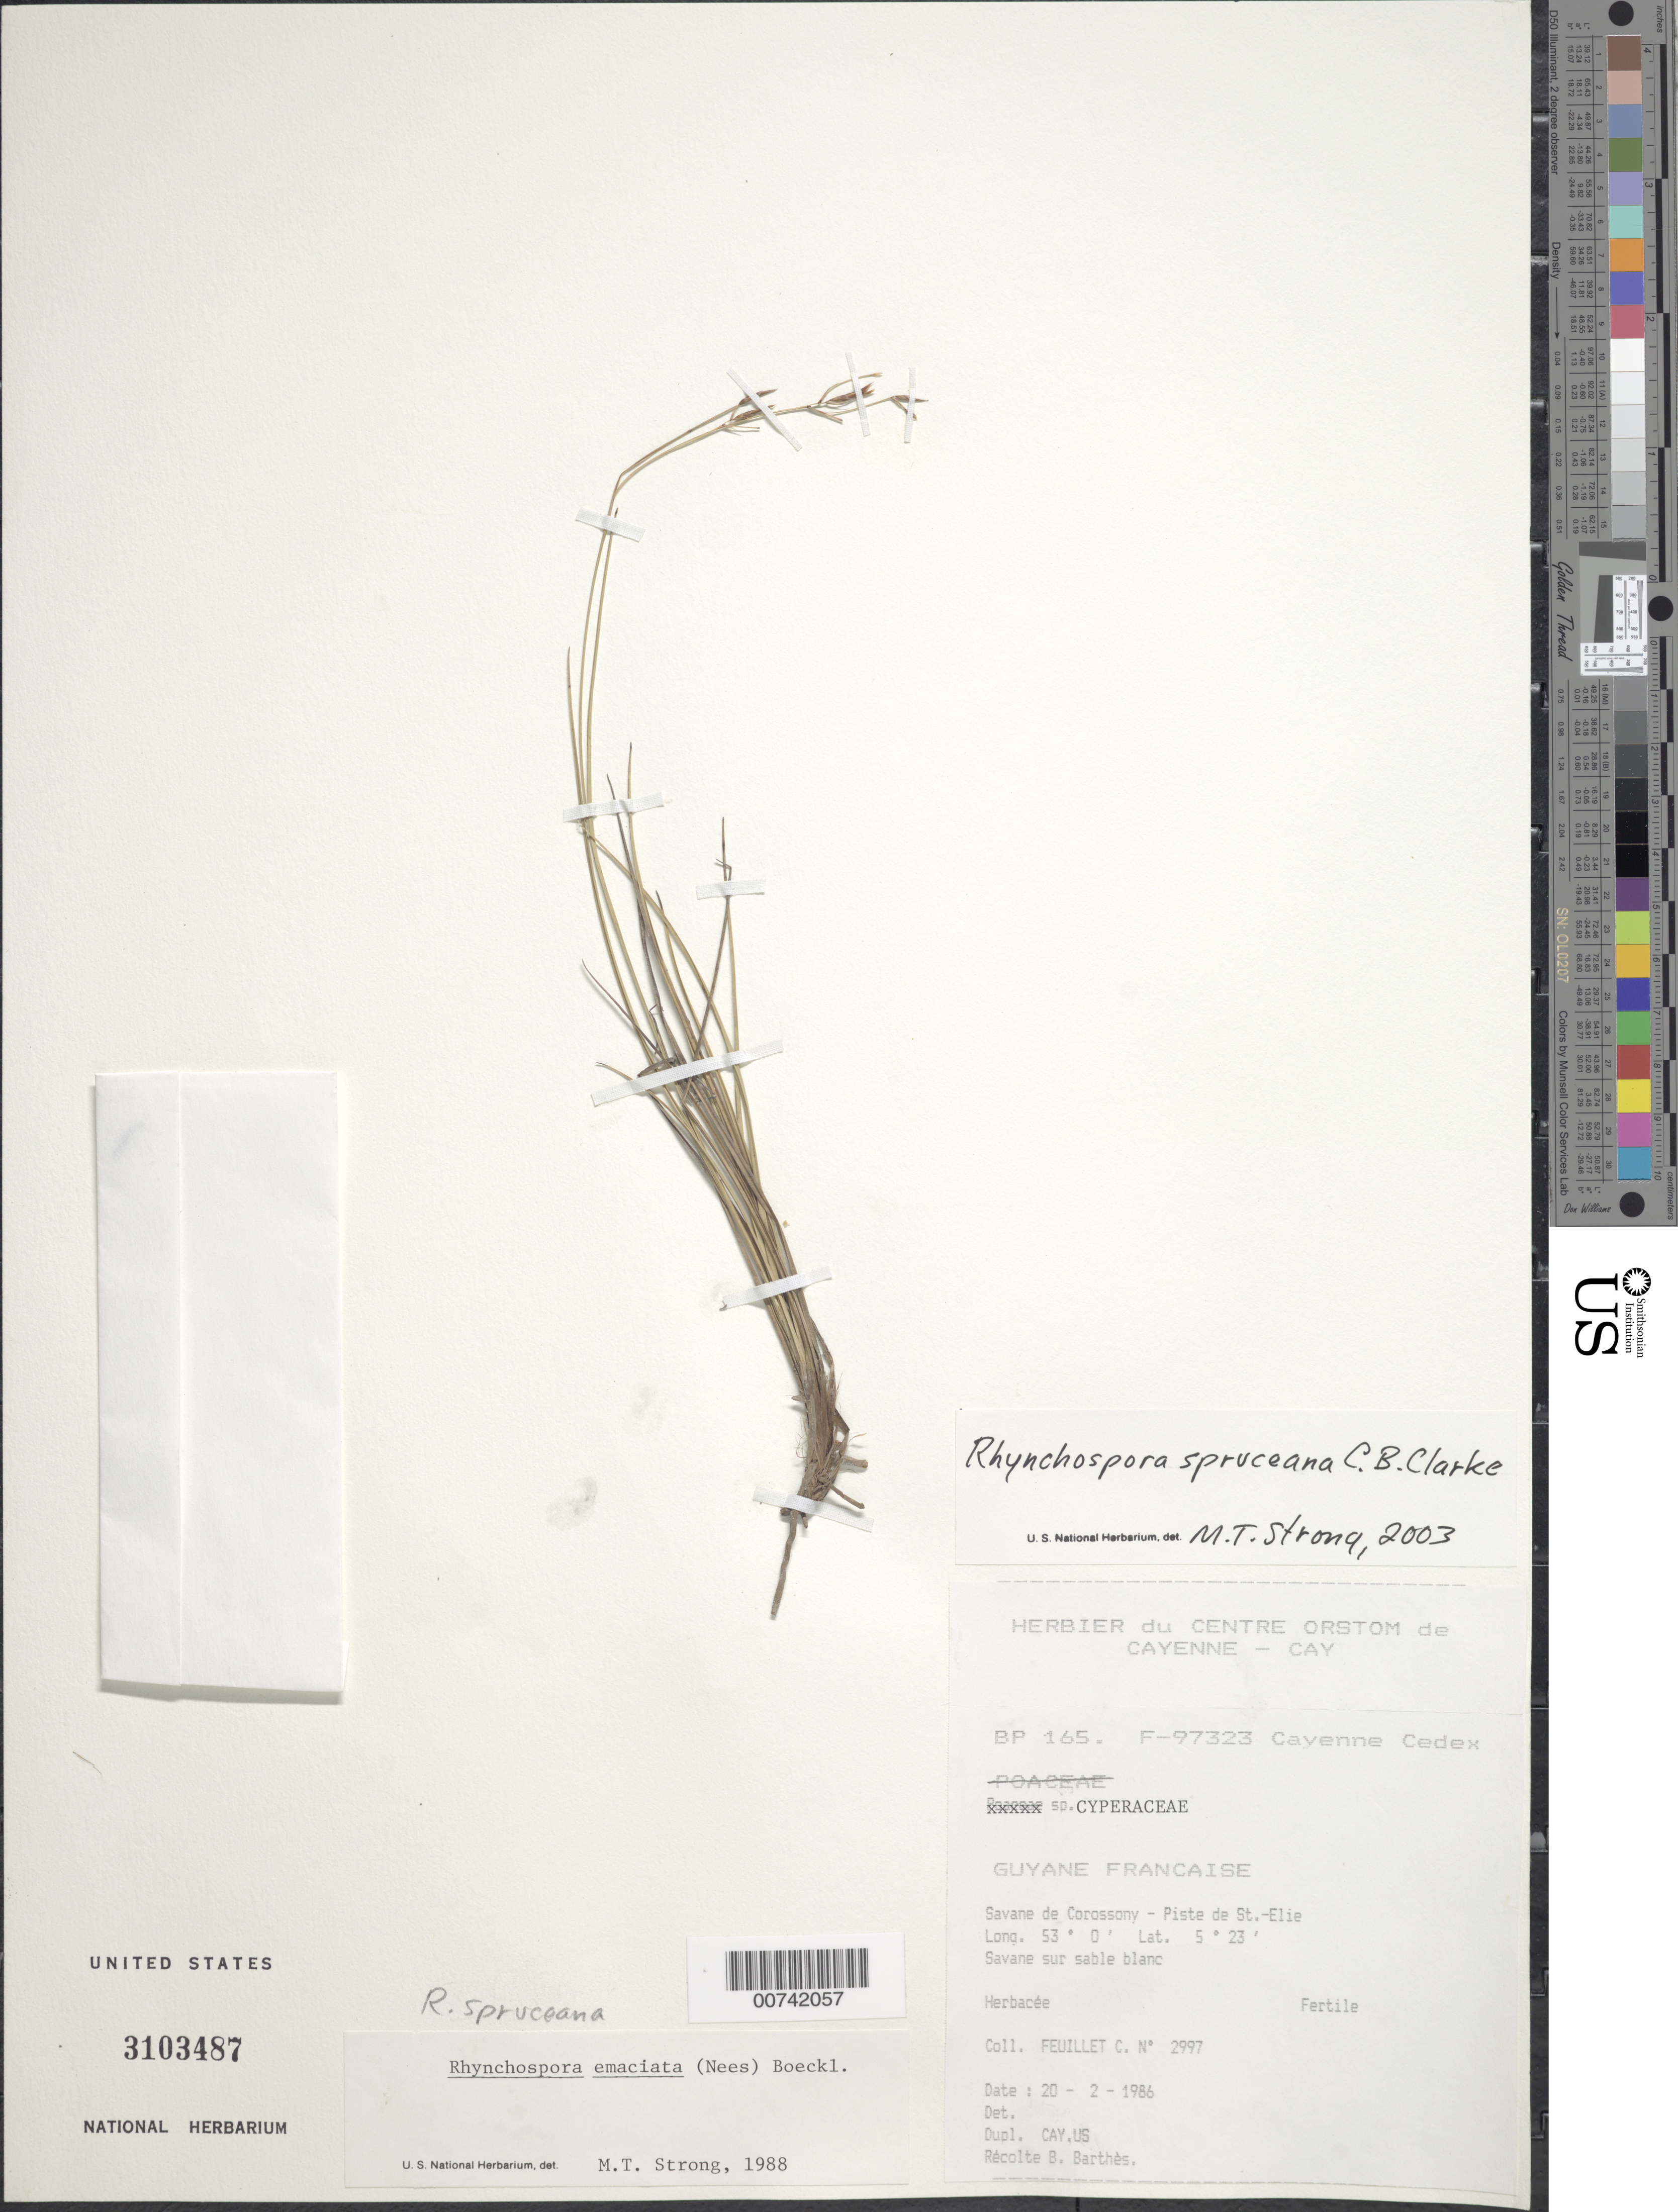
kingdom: Plantae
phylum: Tracheophyta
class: Liliopsida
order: Poales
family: Cyperaceae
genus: Rhynchospora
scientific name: Rhynchospora spruceana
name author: C.B. Clarke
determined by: Strong, M. T., (US), Smithsonian Institution - National Museum of Natural History (UNITED STATES)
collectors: C. Feuillet & B. Barthés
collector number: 2997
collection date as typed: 20-Feb-86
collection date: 1986-02-20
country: French Guiana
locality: Piste St. Elie - Savane do Corossony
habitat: Savane sur sable blanc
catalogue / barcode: US 3103487